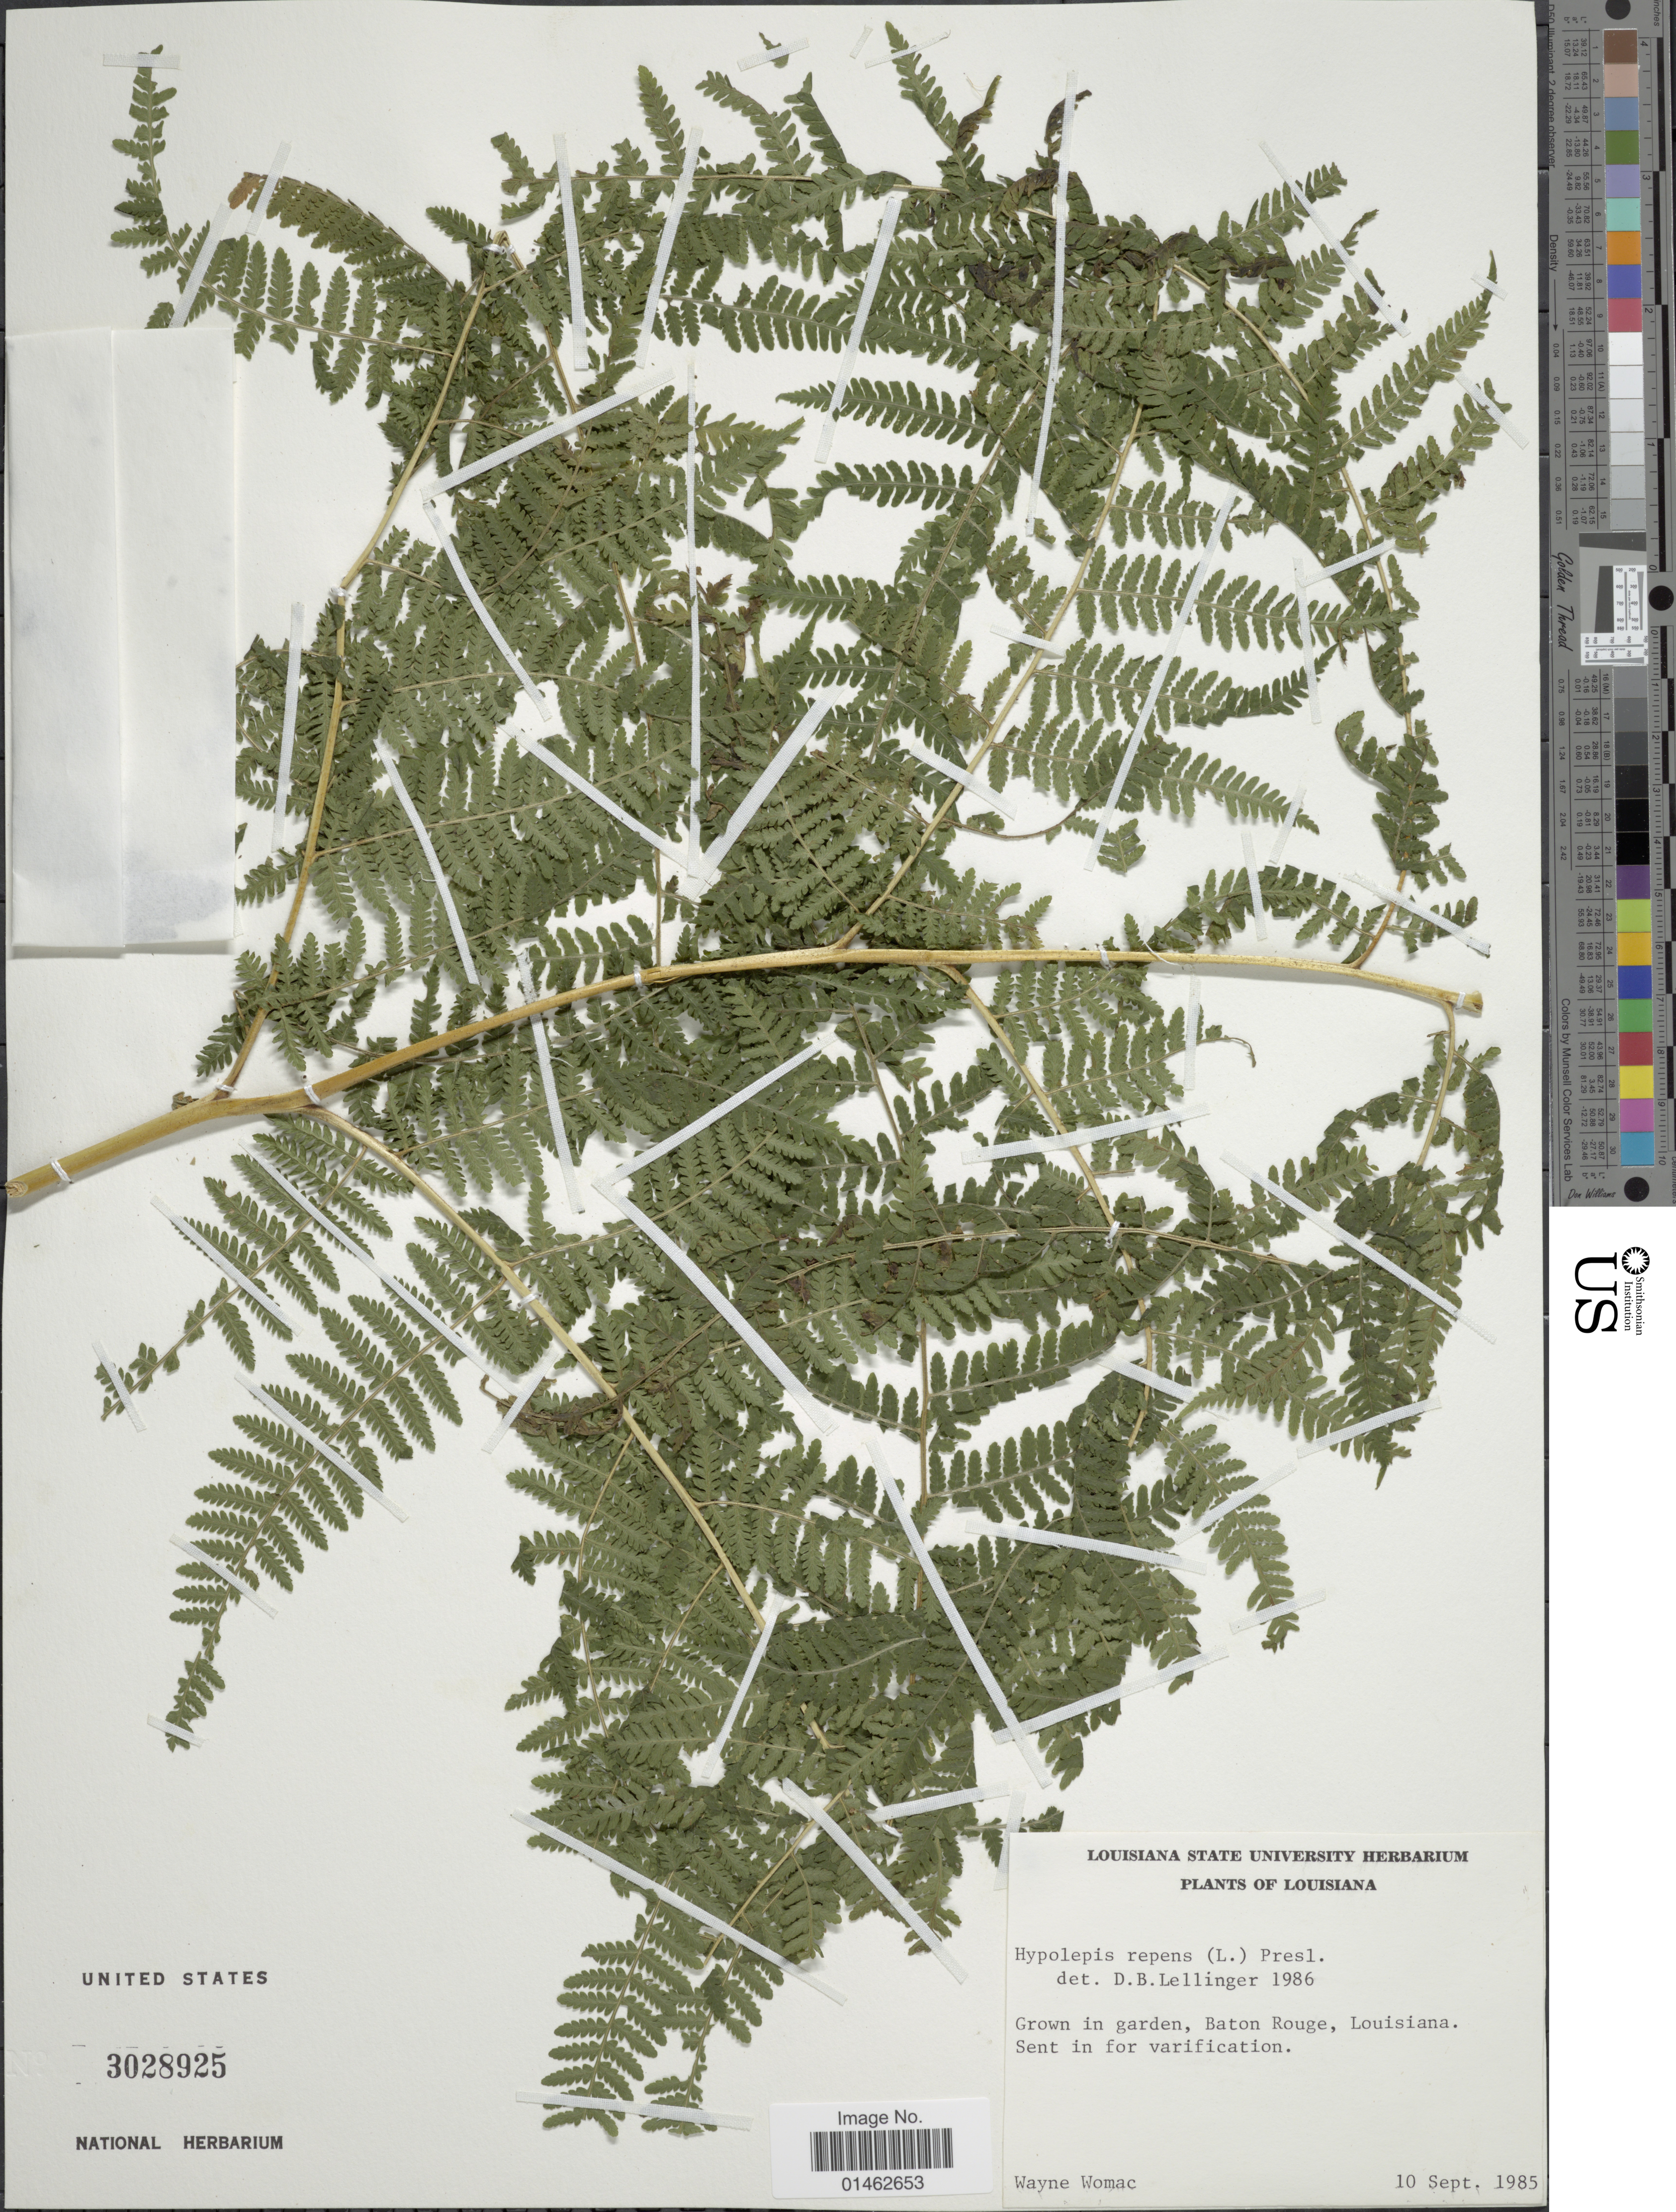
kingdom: Plantae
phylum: Tracheophyta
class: Polypodiopsida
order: Polypodiales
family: Dennstaedtiaceae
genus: Hypolepis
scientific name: Hypolepis repens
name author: (L.) C. Presl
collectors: W. Womac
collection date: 1985-09-10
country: United States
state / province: Louisiana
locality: Grown in garden, Baton Rouge, Louisiana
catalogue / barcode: US 3028925